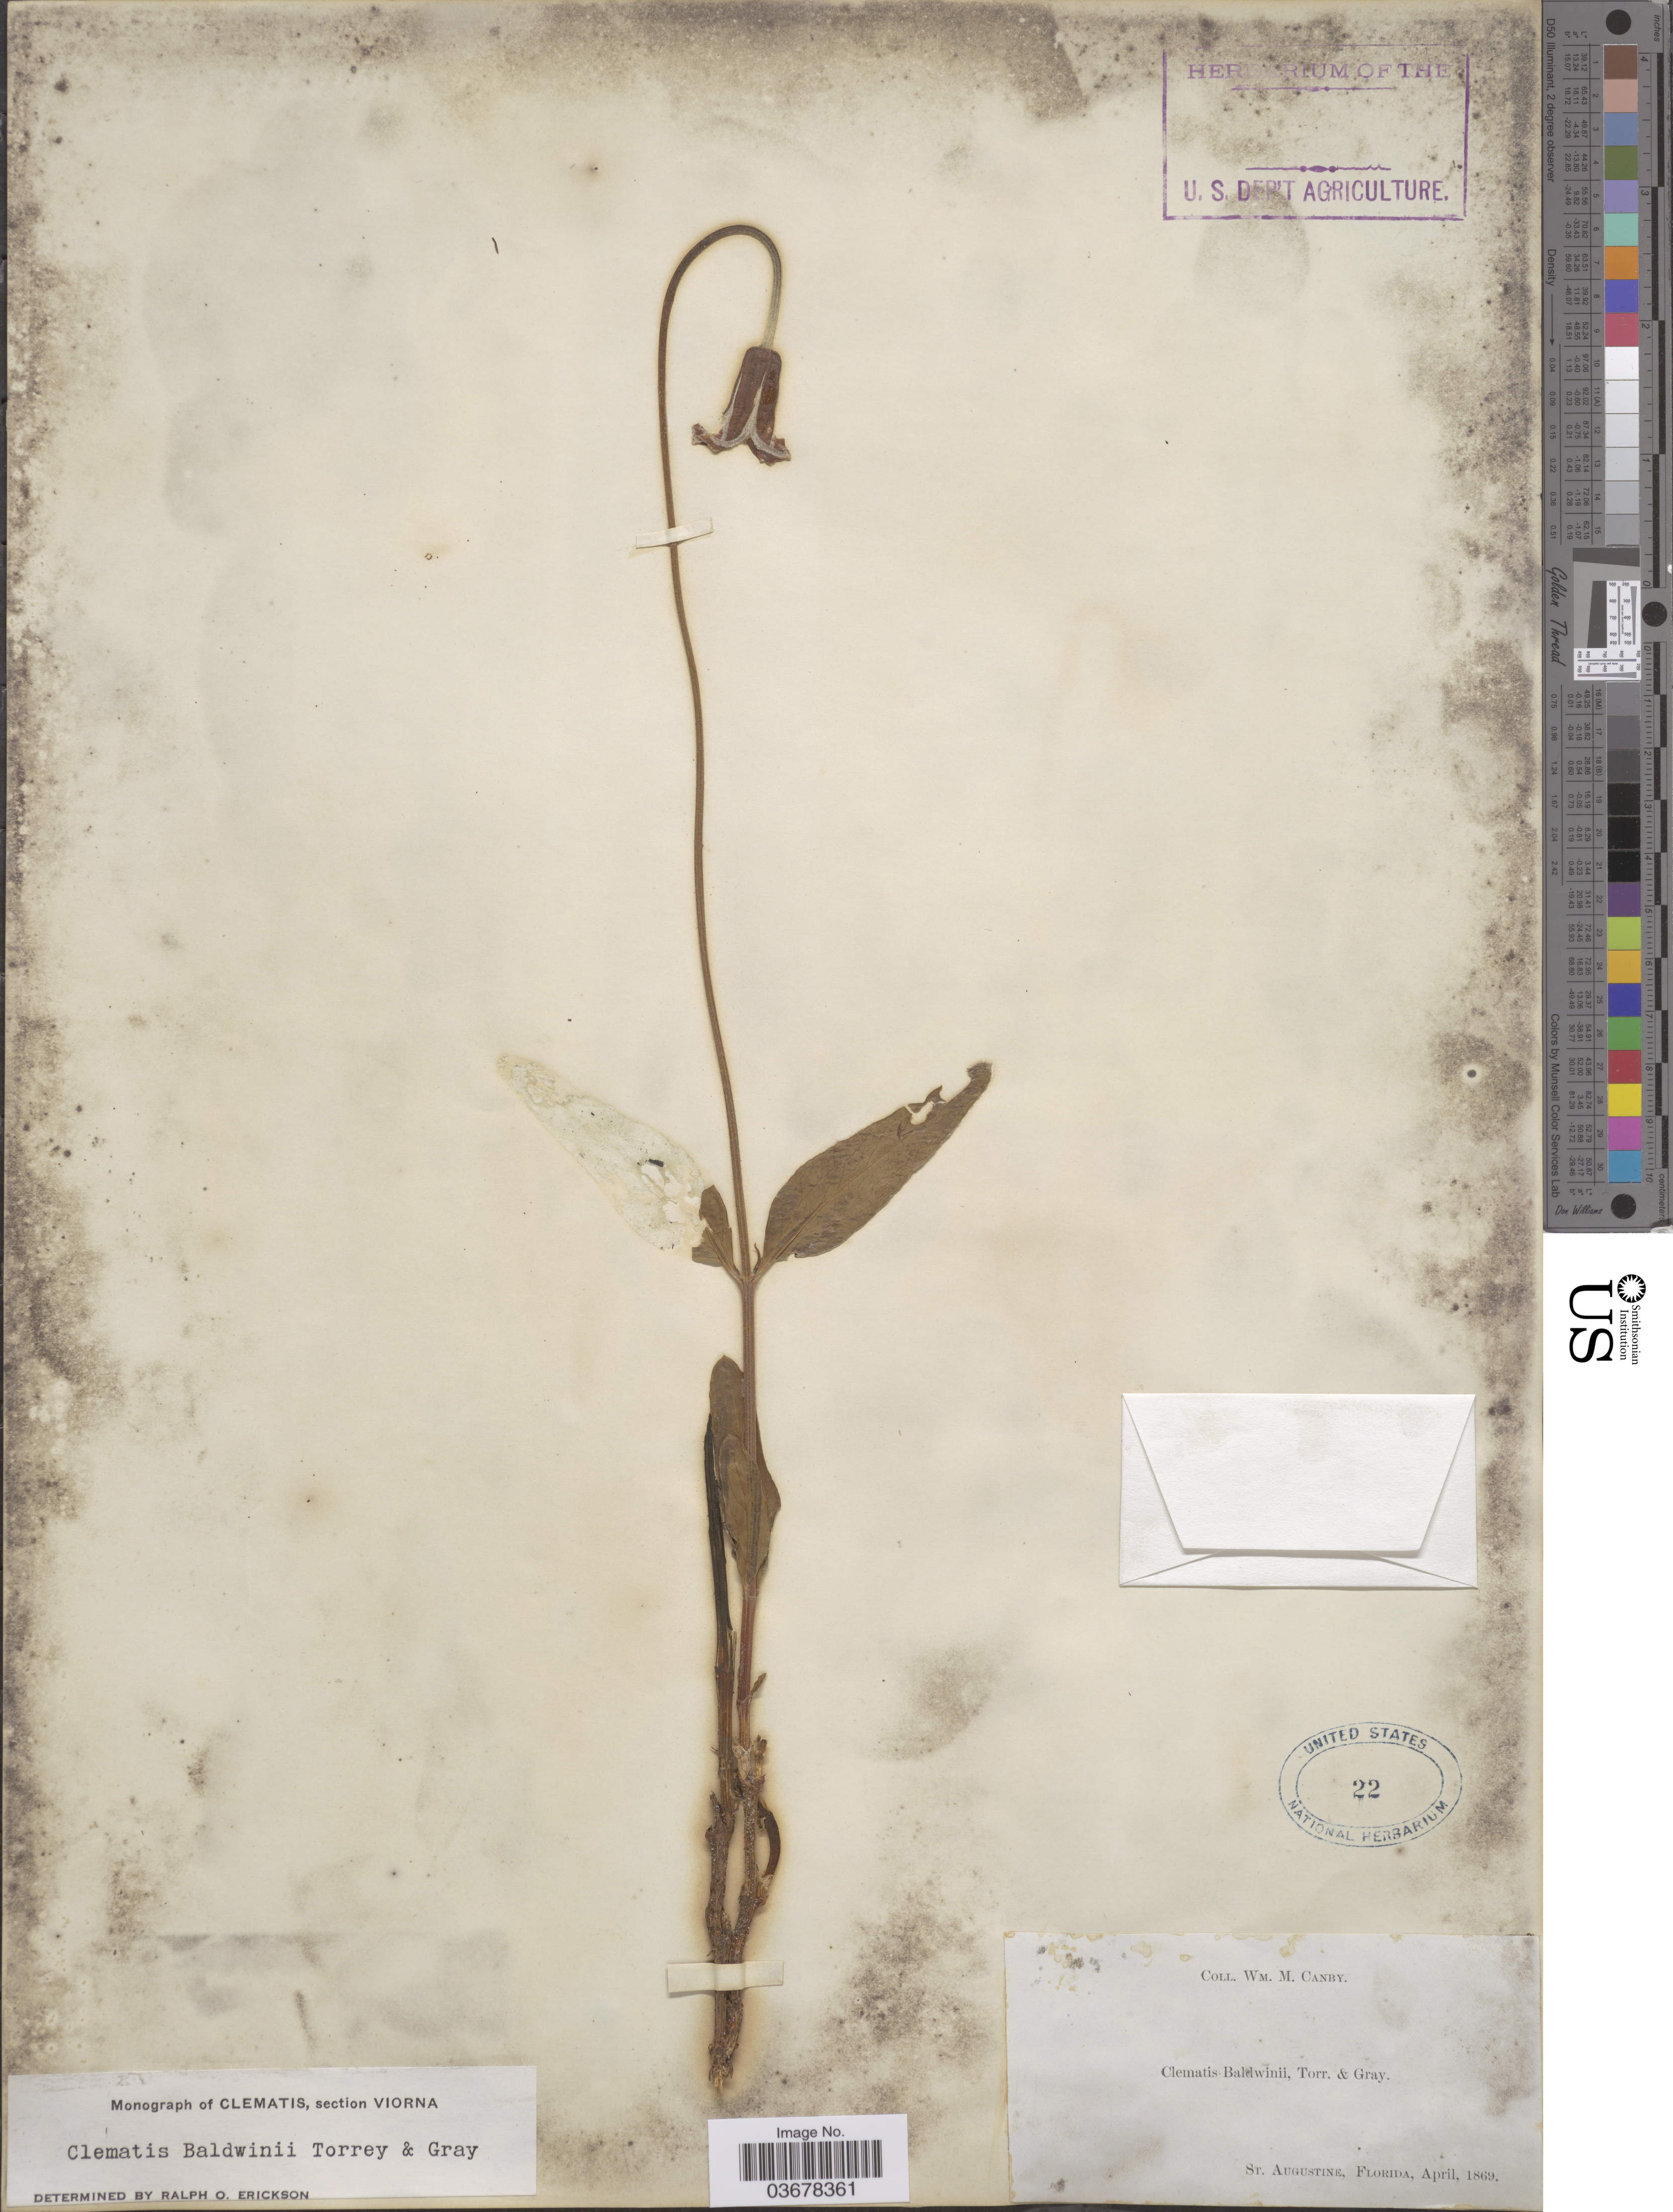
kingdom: Plantae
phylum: Tracheophyta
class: Magnoliopsida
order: Ranunculales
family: Ranunculaceae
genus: Clematis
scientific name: Clematis viorna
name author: L.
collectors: W. M. Canby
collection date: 1869-04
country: United States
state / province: Florida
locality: St. Augustine.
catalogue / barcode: US 22